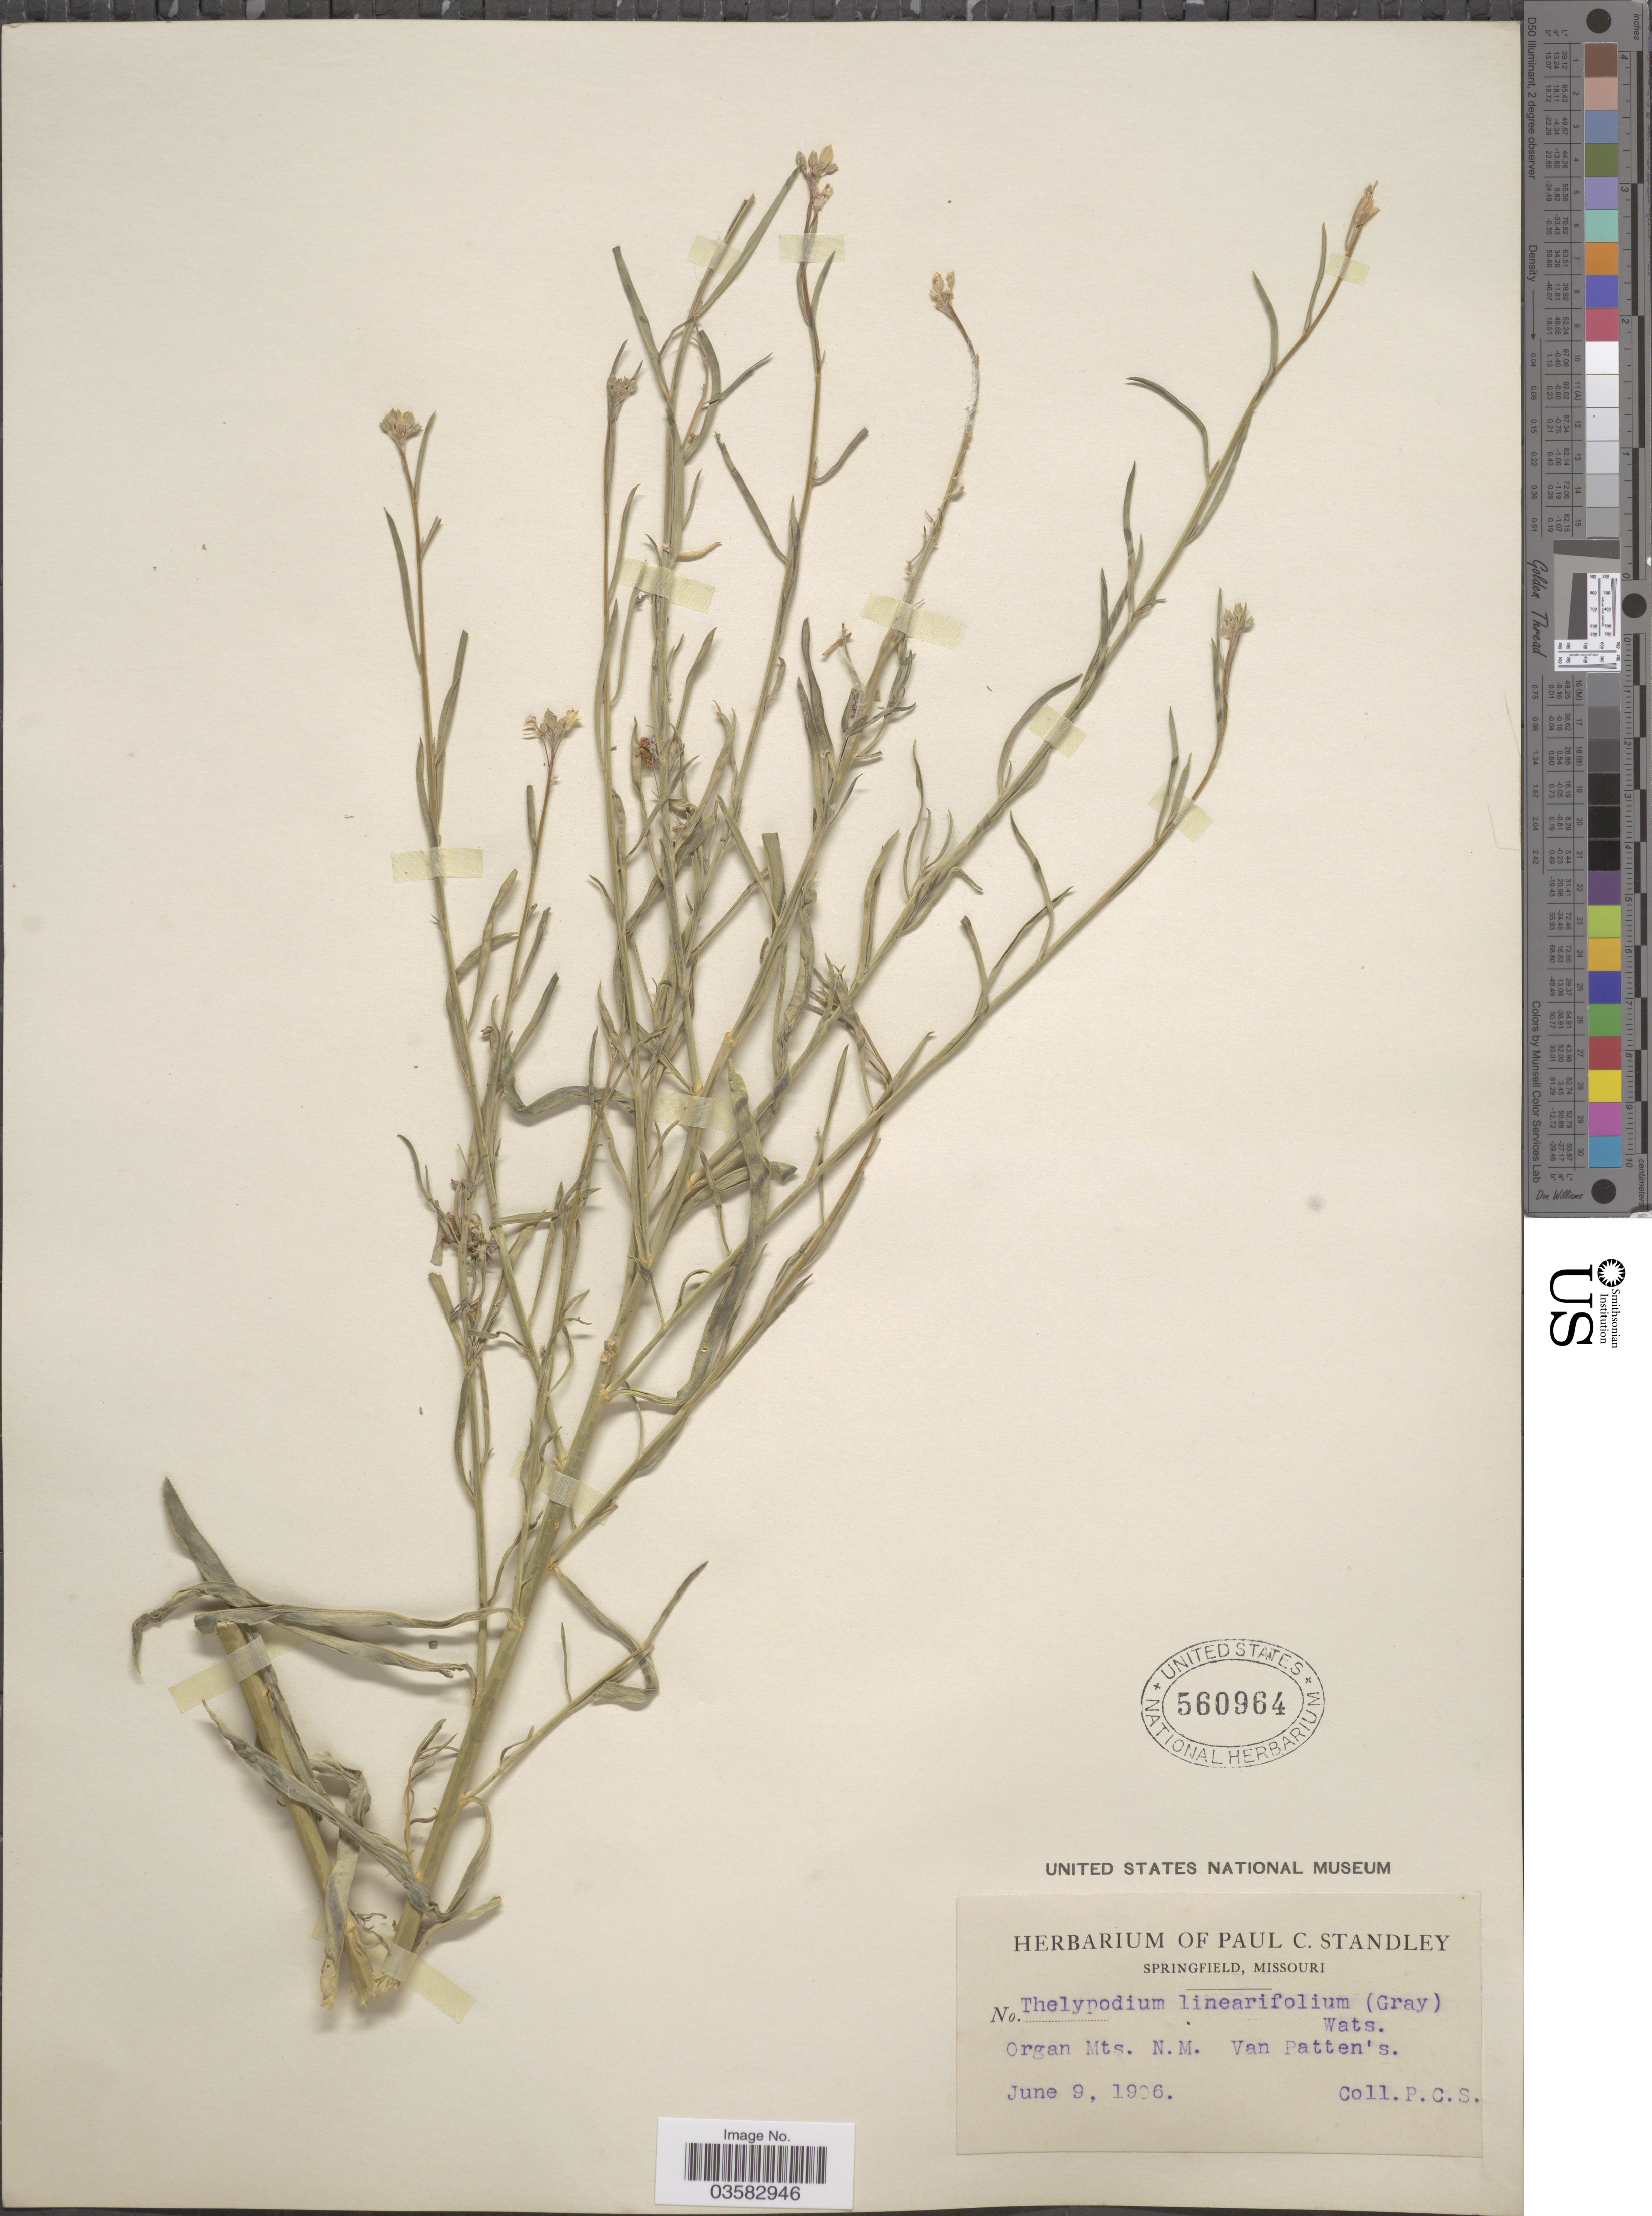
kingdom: Plantae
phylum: Tracheophyta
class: Magnoliopsida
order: Brassicales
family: Brassicaceae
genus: Sisymbrium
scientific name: Sisymbrium linearifolium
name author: (A. Gray) Payson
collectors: P. C. Standley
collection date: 1906-06-09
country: United States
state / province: New Mexico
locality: Organ Mts. Van Patten's.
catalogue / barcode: US 560964